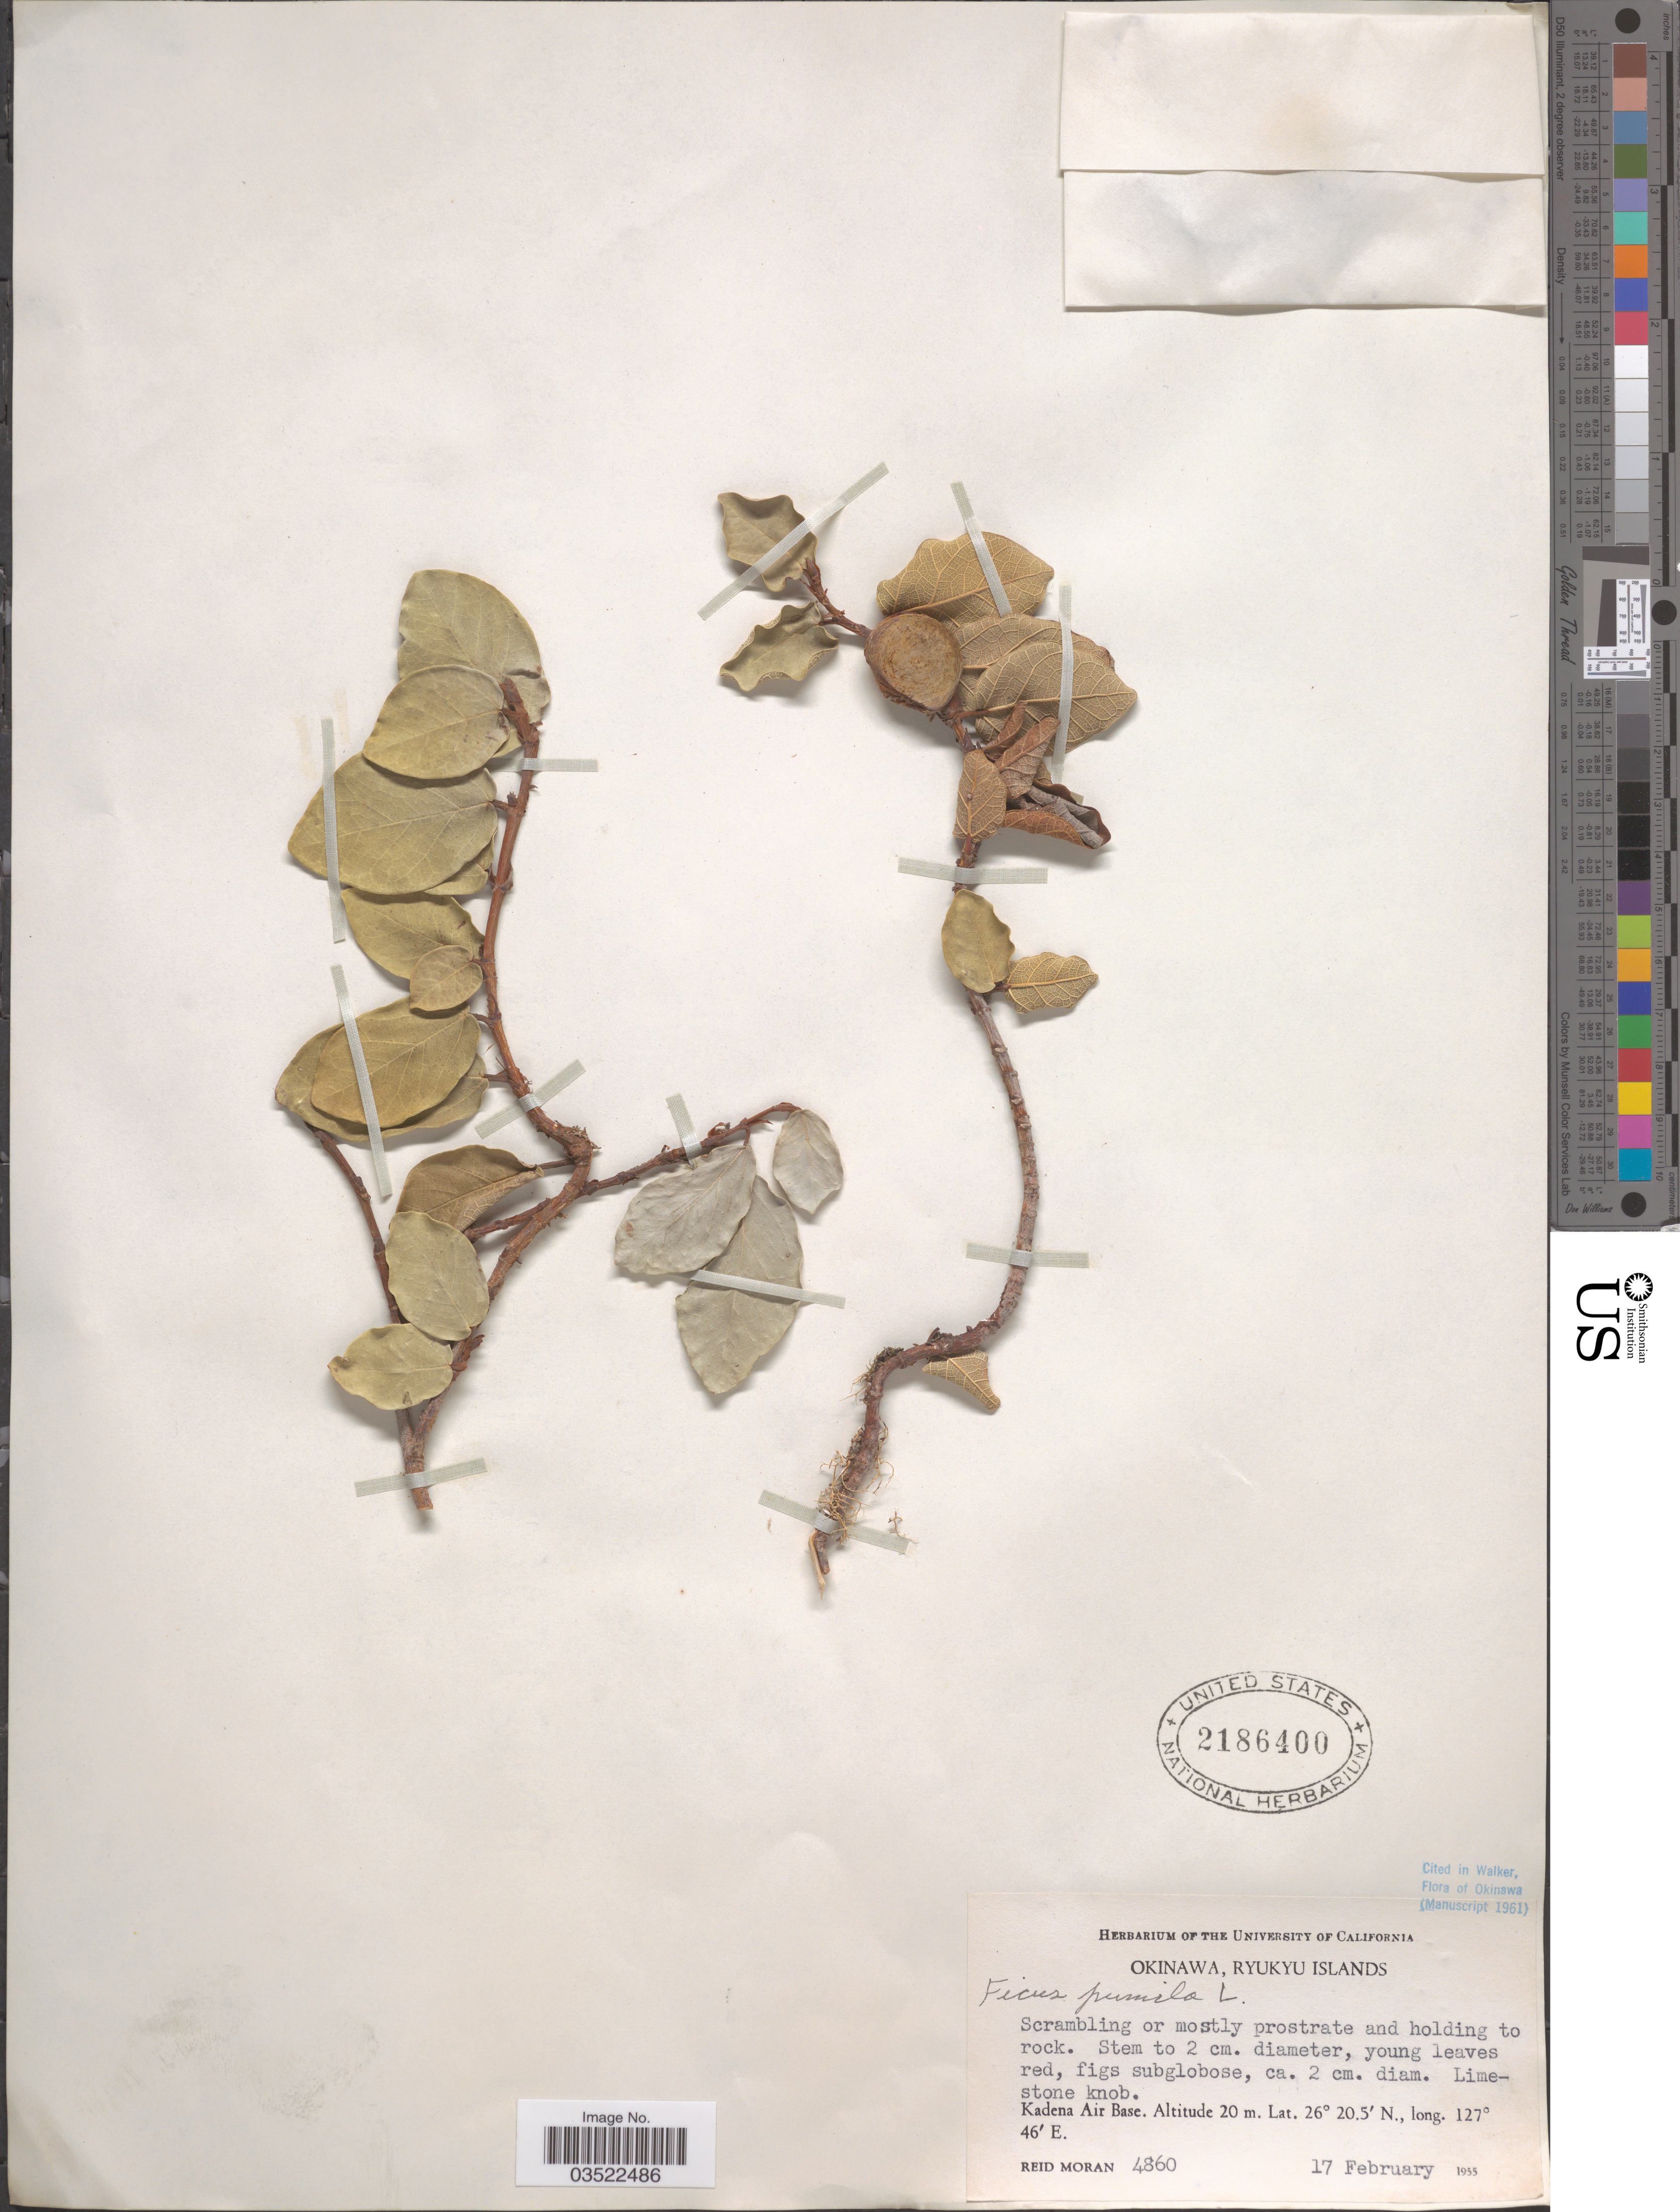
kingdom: Plantae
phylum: Tracheophyta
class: Magnoliopsida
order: Rosales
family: Moraceae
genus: Ficus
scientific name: Ficus pumila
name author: L.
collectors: R. Moran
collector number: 4860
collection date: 1955-02-17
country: Japan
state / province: Okinawa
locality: Ryukyu Islands. Kadena Air Base.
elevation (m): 20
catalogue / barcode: US 2186400